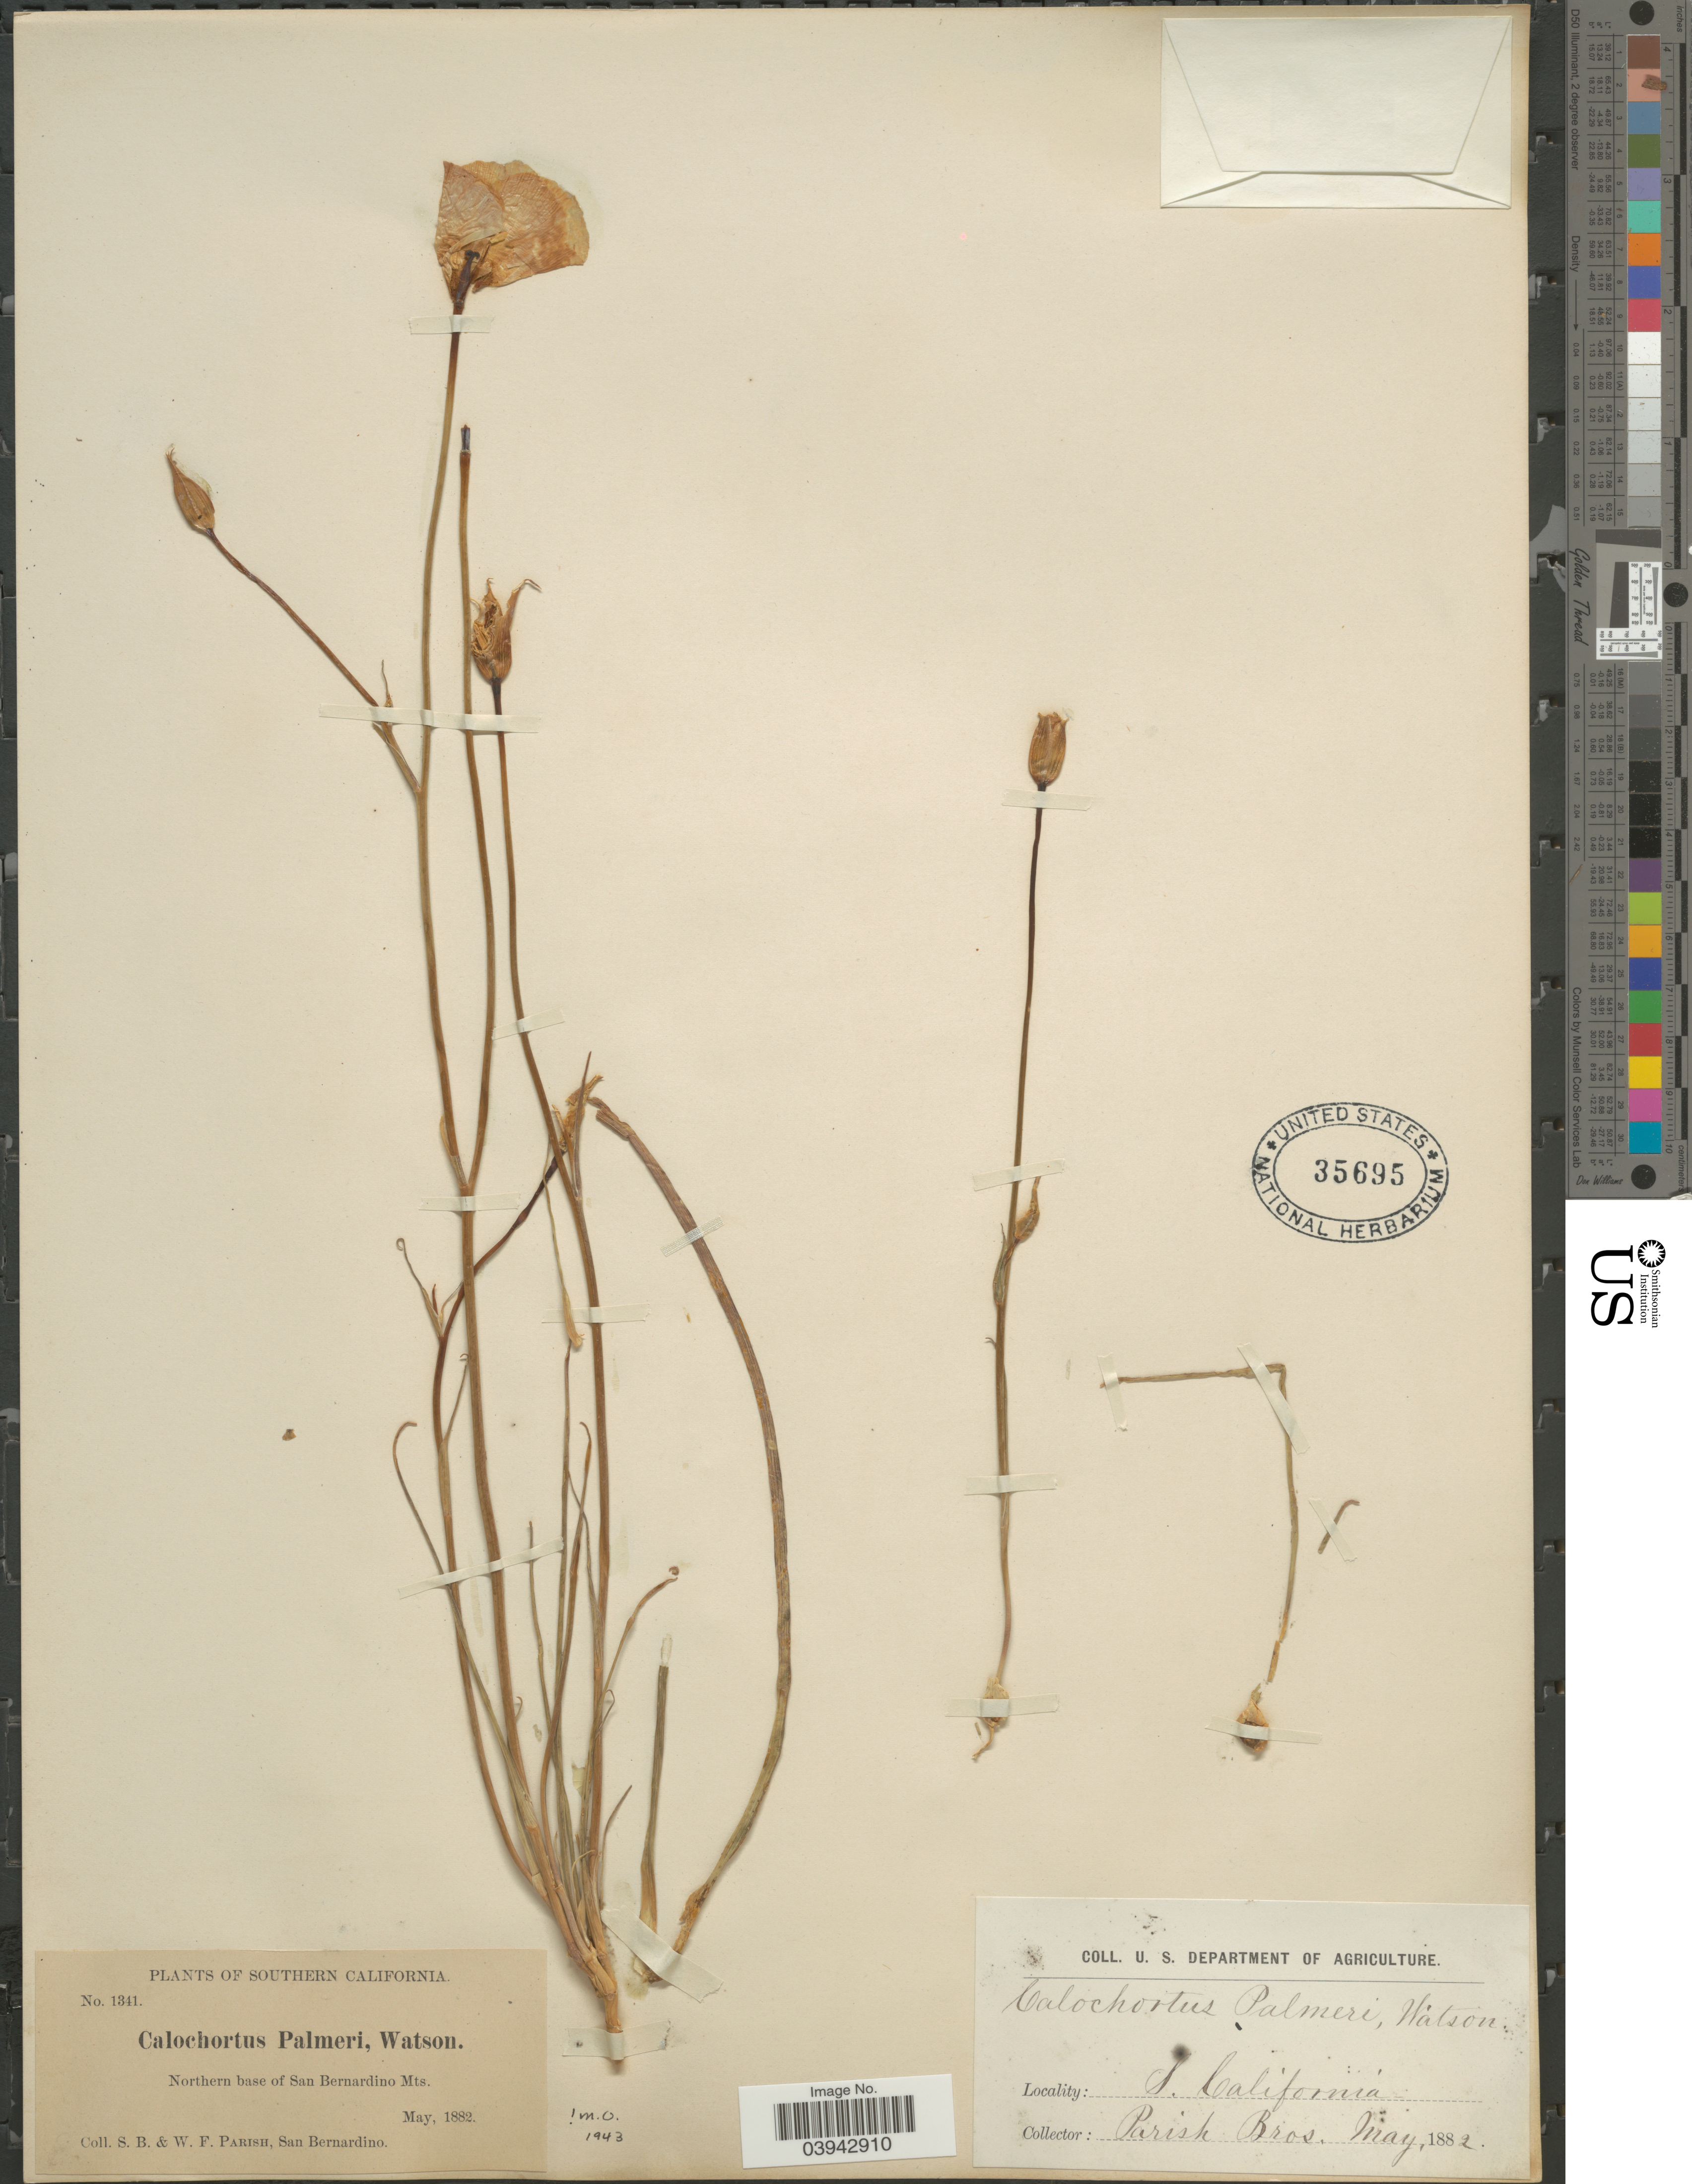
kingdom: Plantae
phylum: Tracheophyta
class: Liliopsida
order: Liliales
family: Liliaceae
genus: Calochortus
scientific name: Calochortus palmeri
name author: S. Watson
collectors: S. B. Parish & W. F. Parish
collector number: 1341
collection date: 1882-05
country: United States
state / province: California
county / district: San Bernardino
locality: Southern California. Northern base of San Bernardino Mts.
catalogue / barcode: US 35695